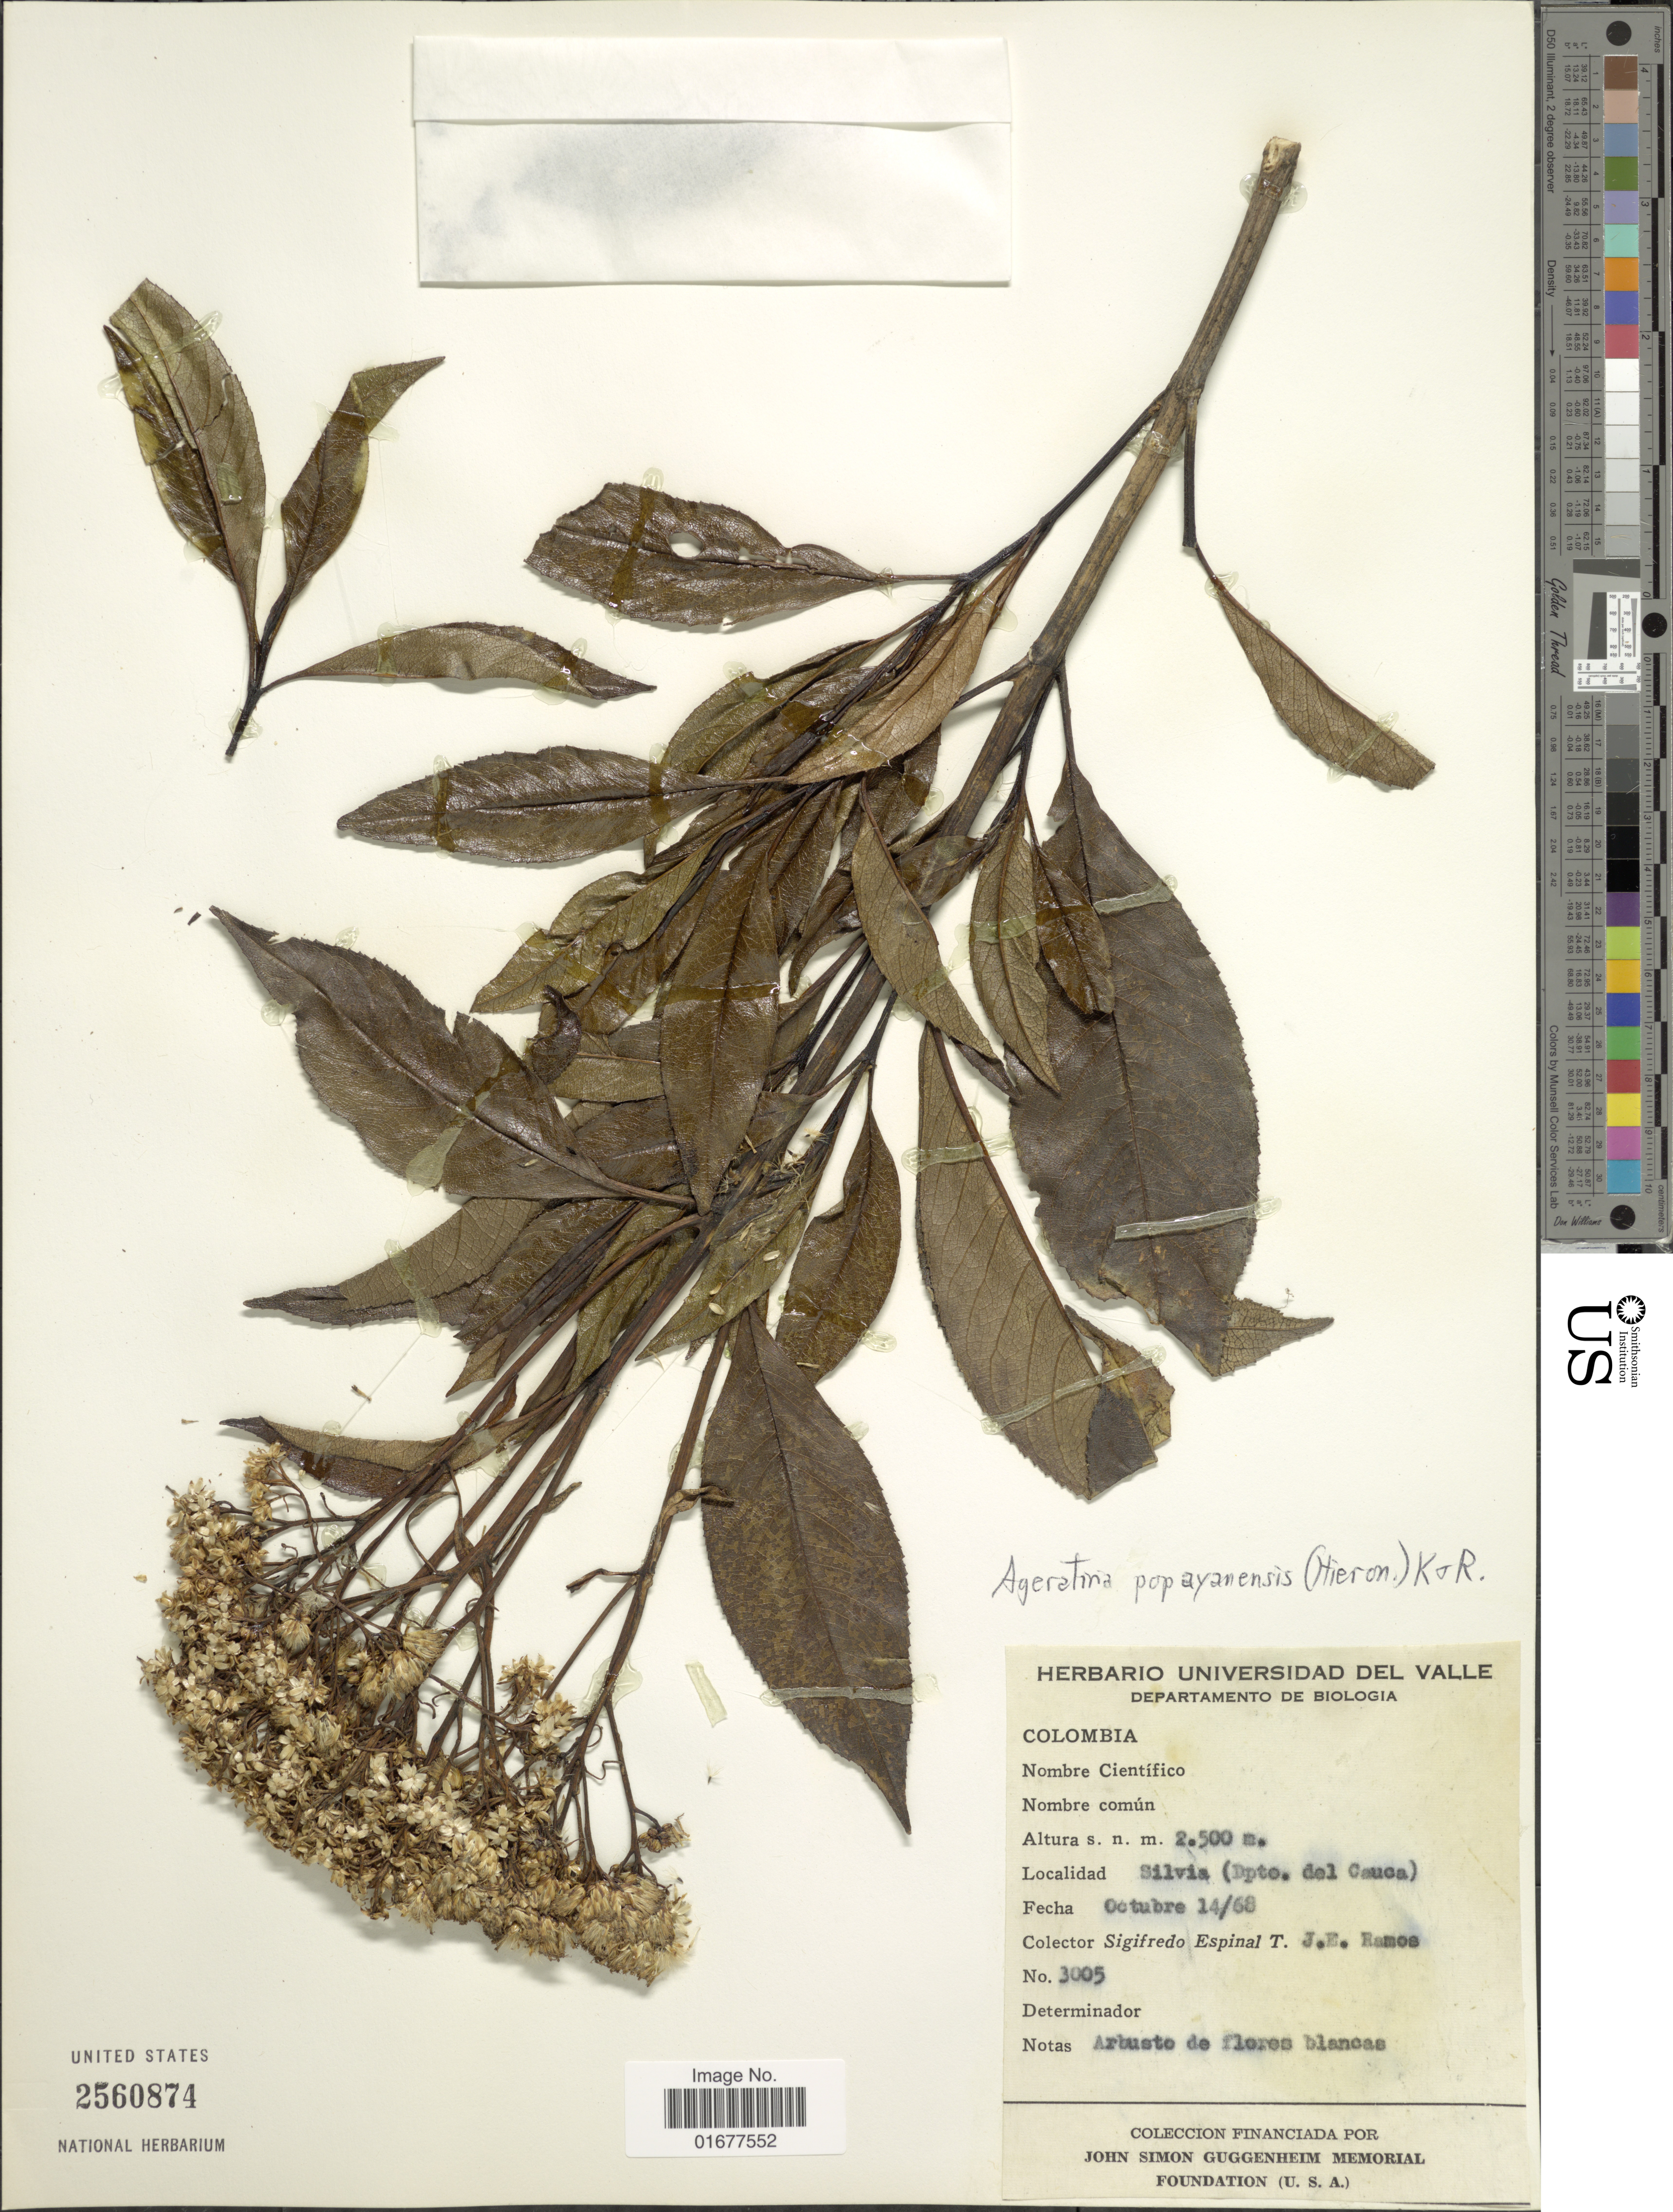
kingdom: Plantae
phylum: Tracheophyta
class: Magnoliopsida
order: Asterales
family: Asteraceae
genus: Ageratina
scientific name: Ageratina popayanensis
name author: (H. Rob.) R.M. King & H. Rob.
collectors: S. T. Espinal & J. E. Ramos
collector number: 3005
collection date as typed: Transcribed d/m/y: 14/10/68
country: Colombia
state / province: Cauca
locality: Silvia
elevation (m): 2500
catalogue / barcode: US 2560874